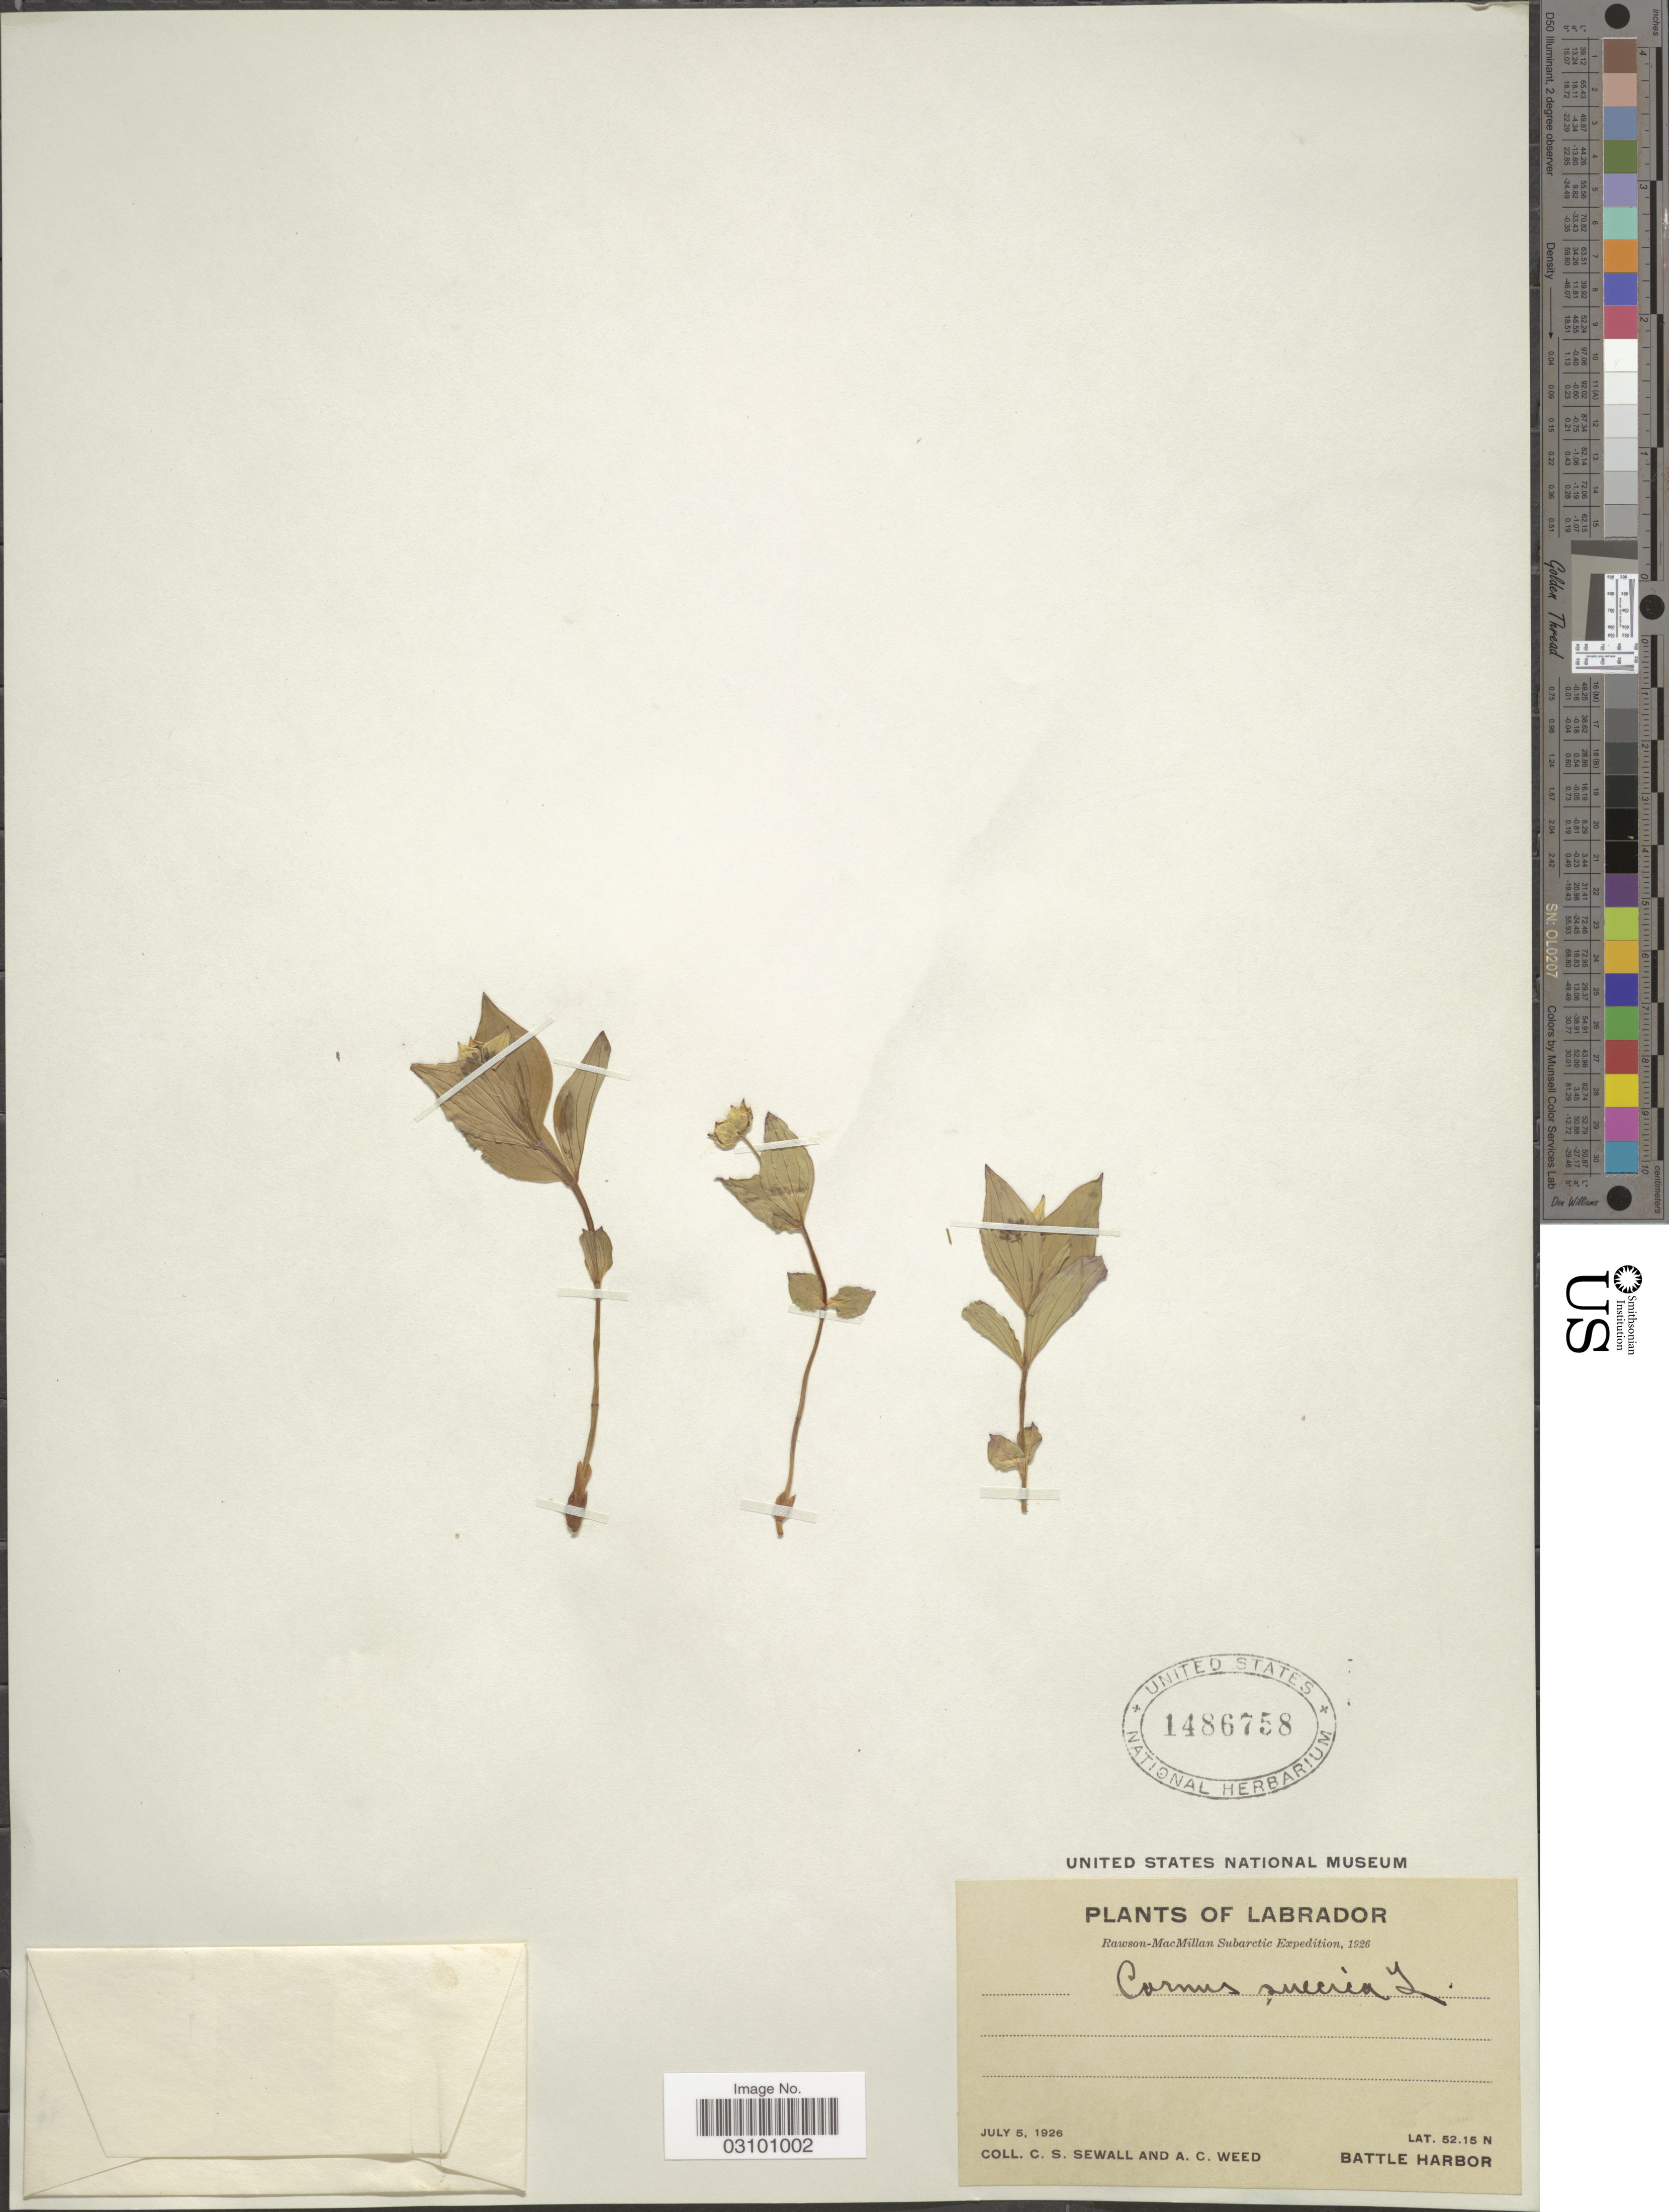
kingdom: Plantae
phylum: Tracheophyta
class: Magnoliopsida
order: Cornales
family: Cornaceae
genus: Cornus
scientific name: Cornus suecica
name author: L.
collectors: C. Sewall & A. Weed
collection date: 1926-07-05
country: Canada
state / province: Newfoundland and Labrador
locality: Labrador. Battle Harbor.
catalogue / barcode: US 1486758